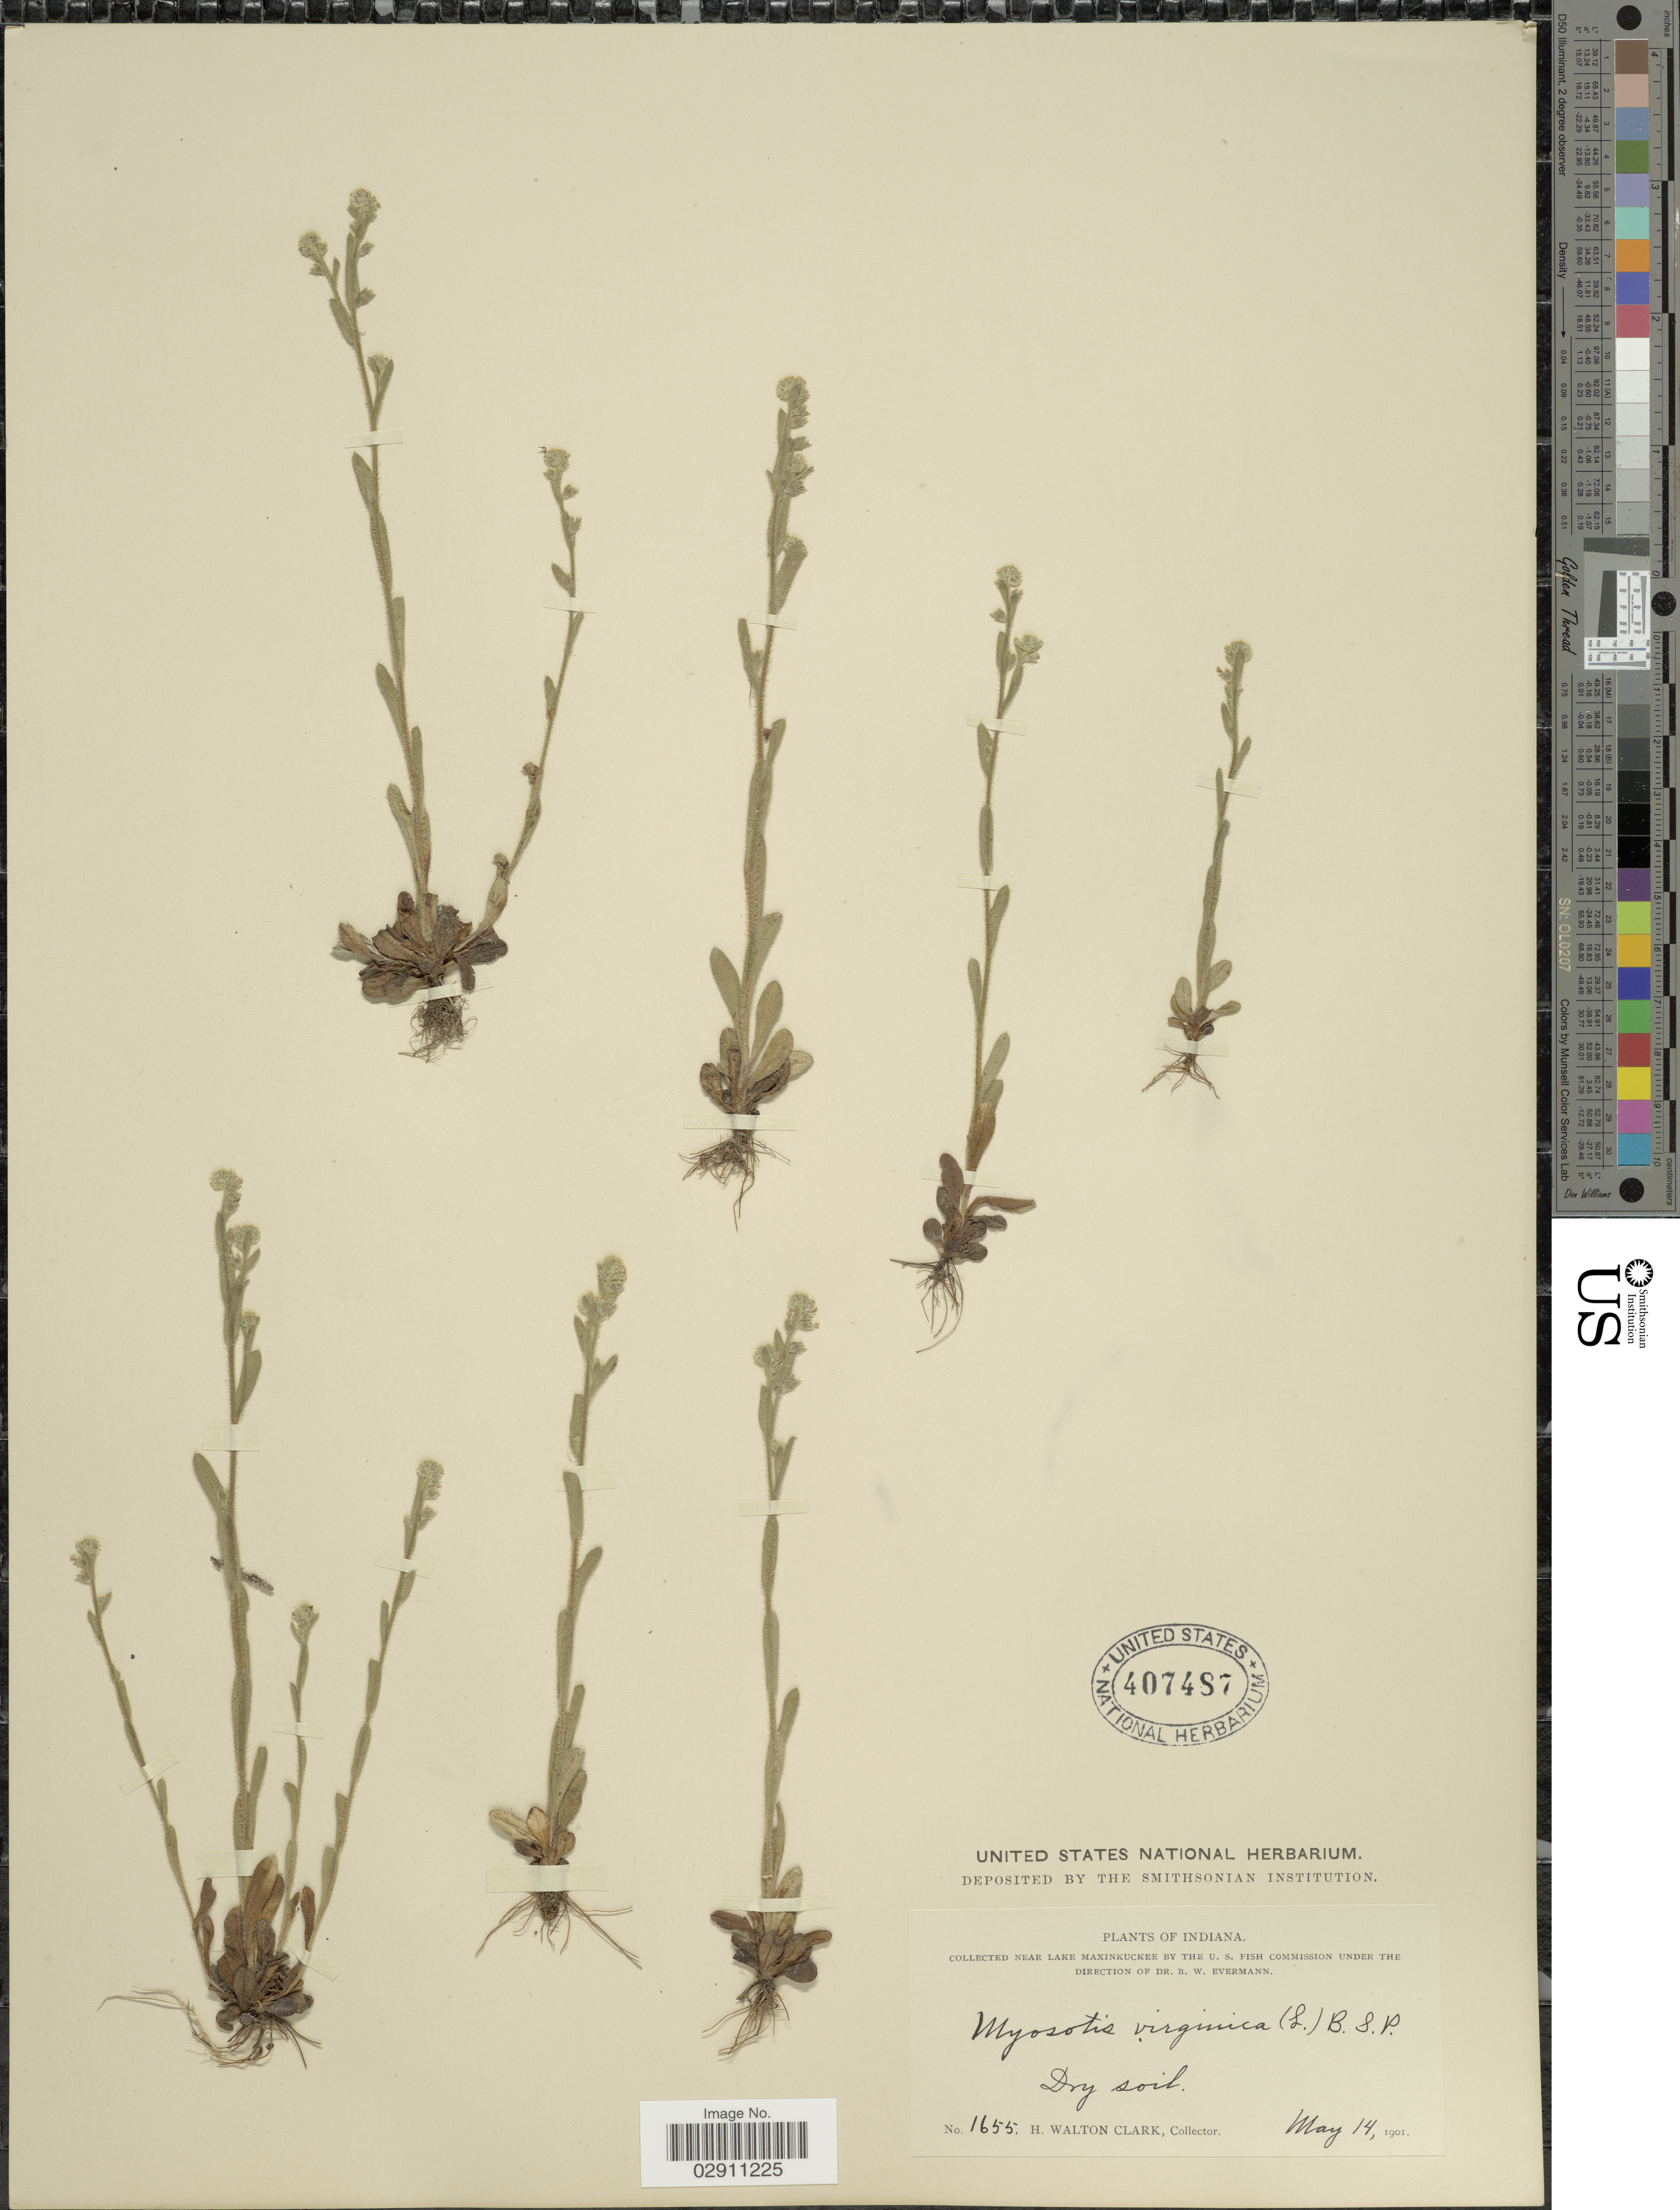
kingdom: Plantae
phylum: Tracheophyta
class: Magnoliopsida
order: Boraginales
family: Boraginaceae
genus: Myosotis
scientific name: Myosotis verna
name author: Nutt.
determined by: Goldman, Doug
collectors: H. W. Clark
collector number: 1655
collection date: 1901-05-14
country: United States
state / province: Indiana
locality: Near Lake Maxinkucker, Dry soil.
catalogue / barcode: US 407487